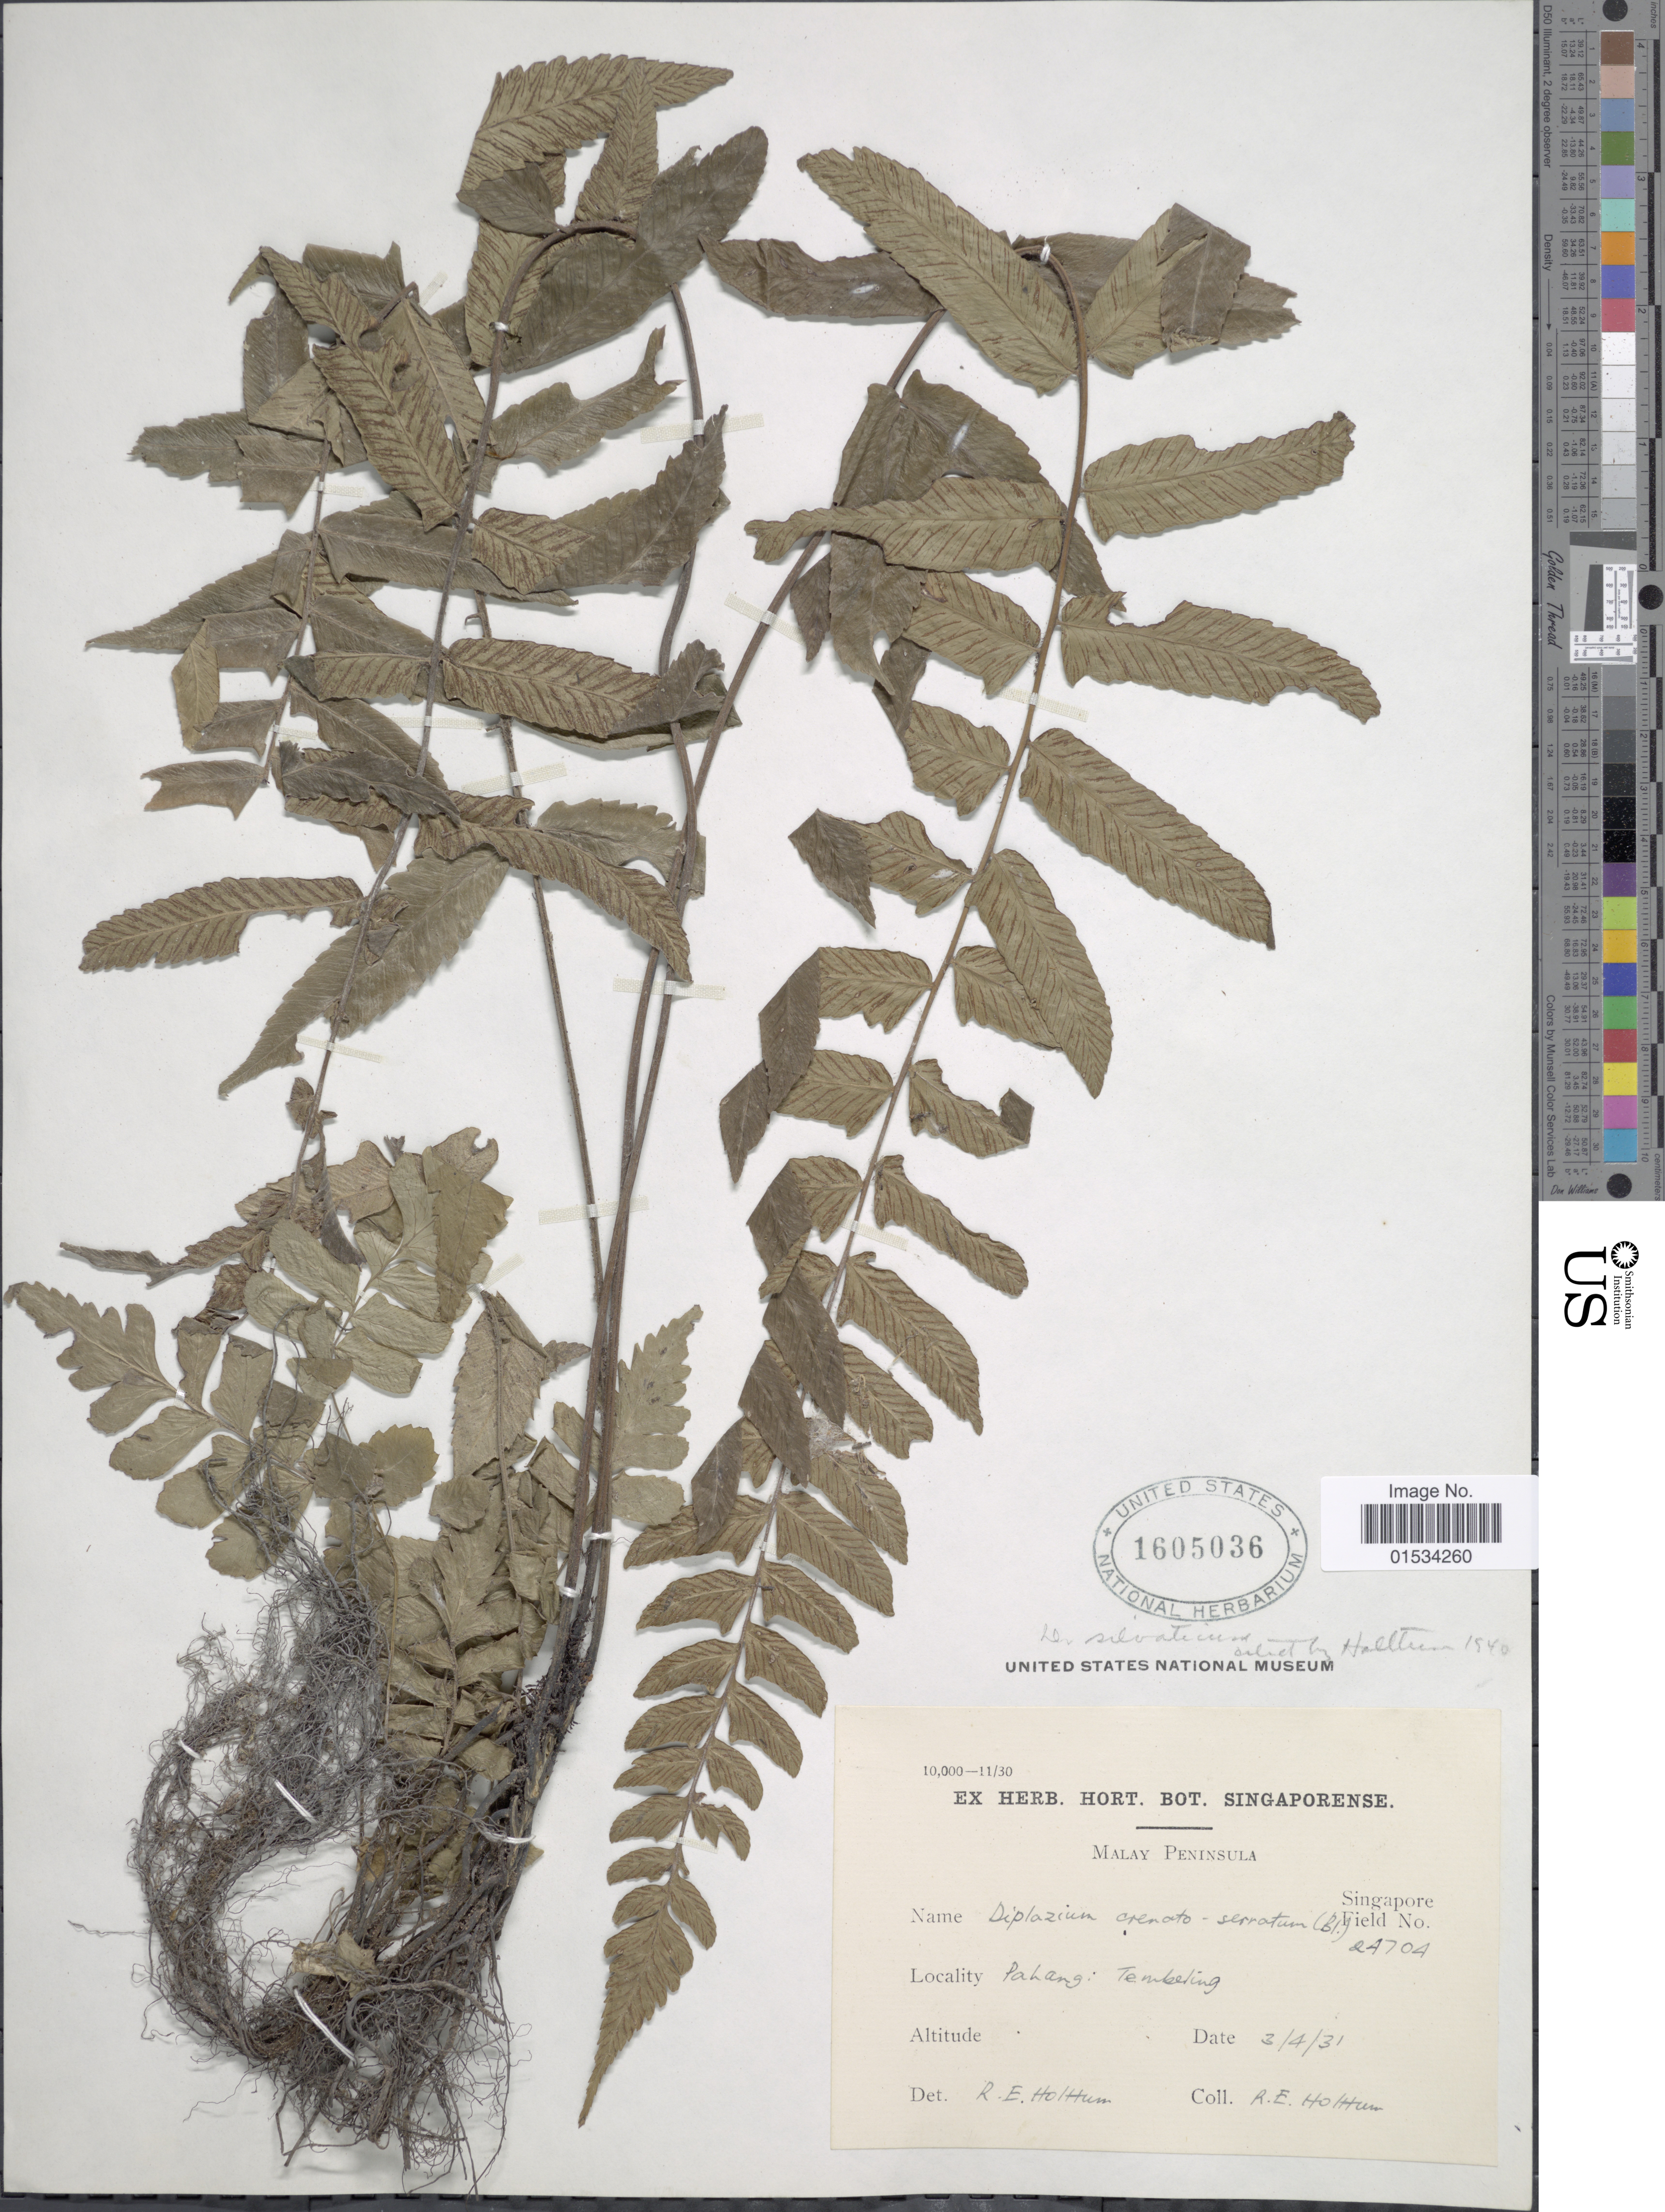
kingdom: Plantae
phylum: Tracheophyta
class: Polypodiopsida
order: Polypodiales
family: Athyriaceae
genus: Diplazium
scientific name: Diplazium silvaticum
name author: Christ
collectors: R. E. Holttum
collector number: Singapore Field 24704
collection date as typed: Transcribed d/m/y: 3/4/31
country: Malaysia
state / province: Pahang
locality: Tembeling, Malay Peninsula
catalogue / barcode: US 1605036